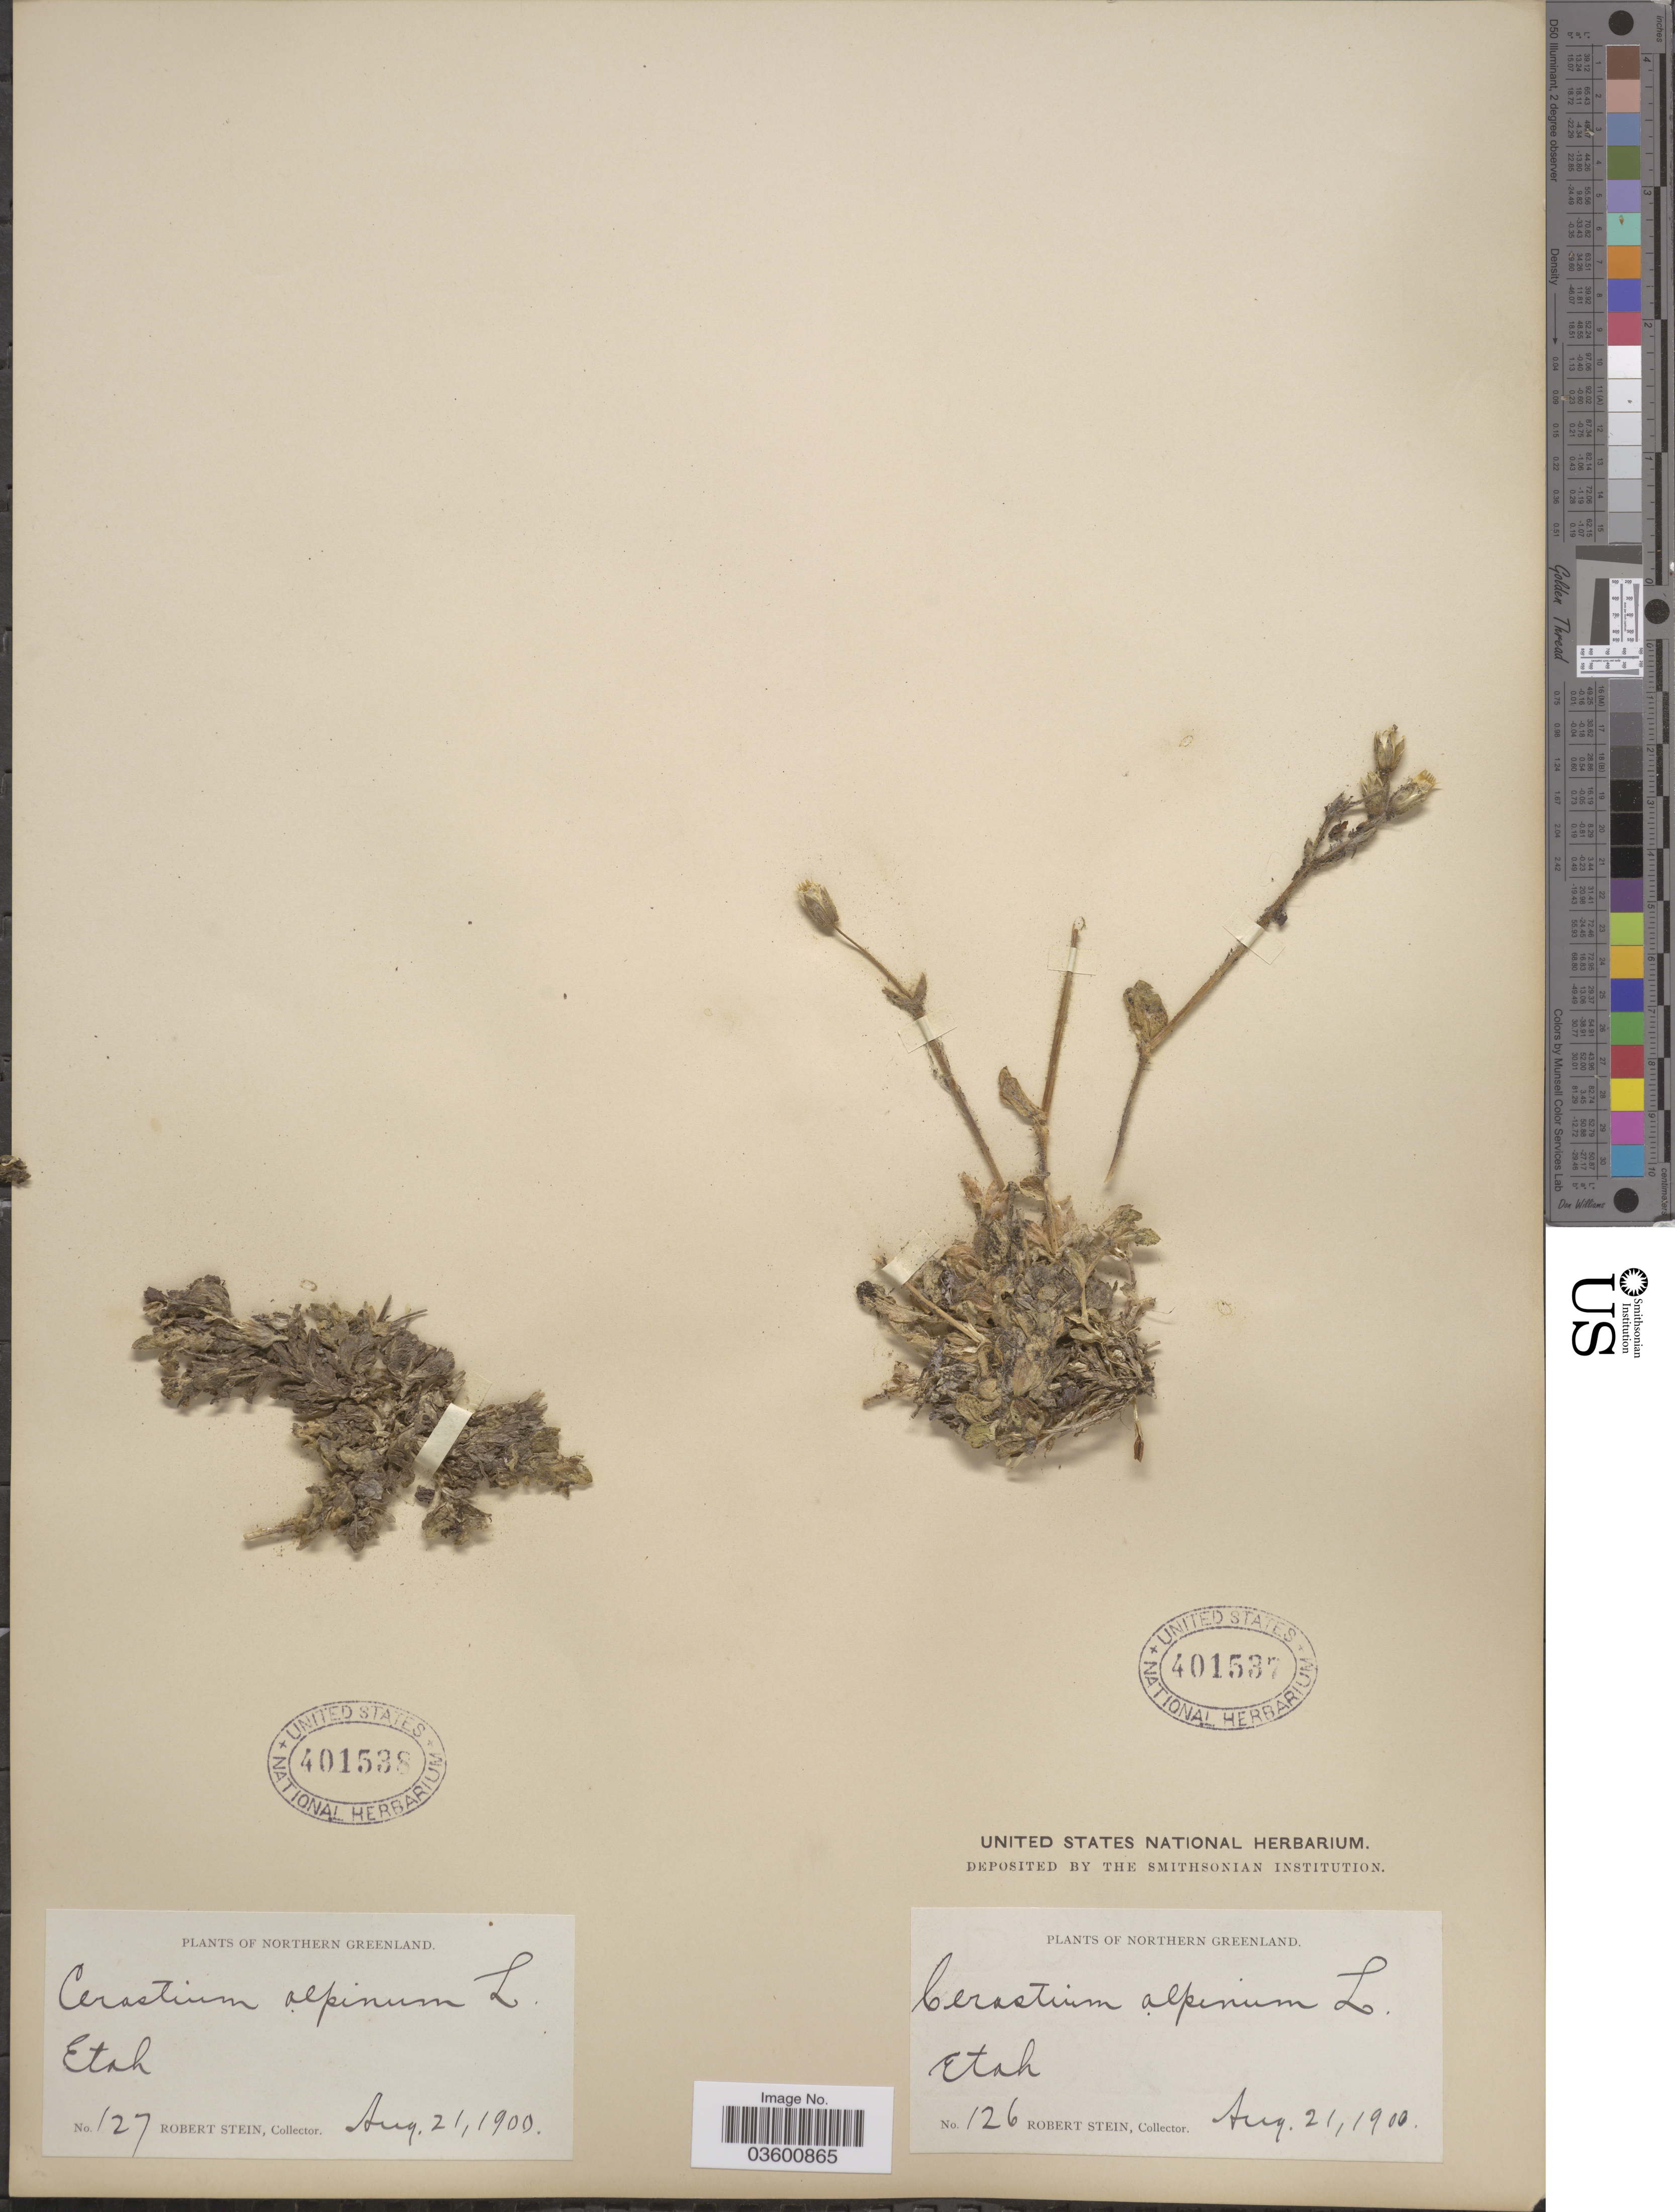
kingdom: Plantae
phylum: Tracheophyta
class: Magnoliopsida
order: Caryophyllales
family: Caryophyllaceae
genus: Cerastium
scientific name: Cerastium alpinum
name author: L.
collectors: R. Stein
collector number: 126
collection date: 1900-08-21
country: Greenland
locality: Northern Greenland. Etah.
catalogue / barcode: US 401537